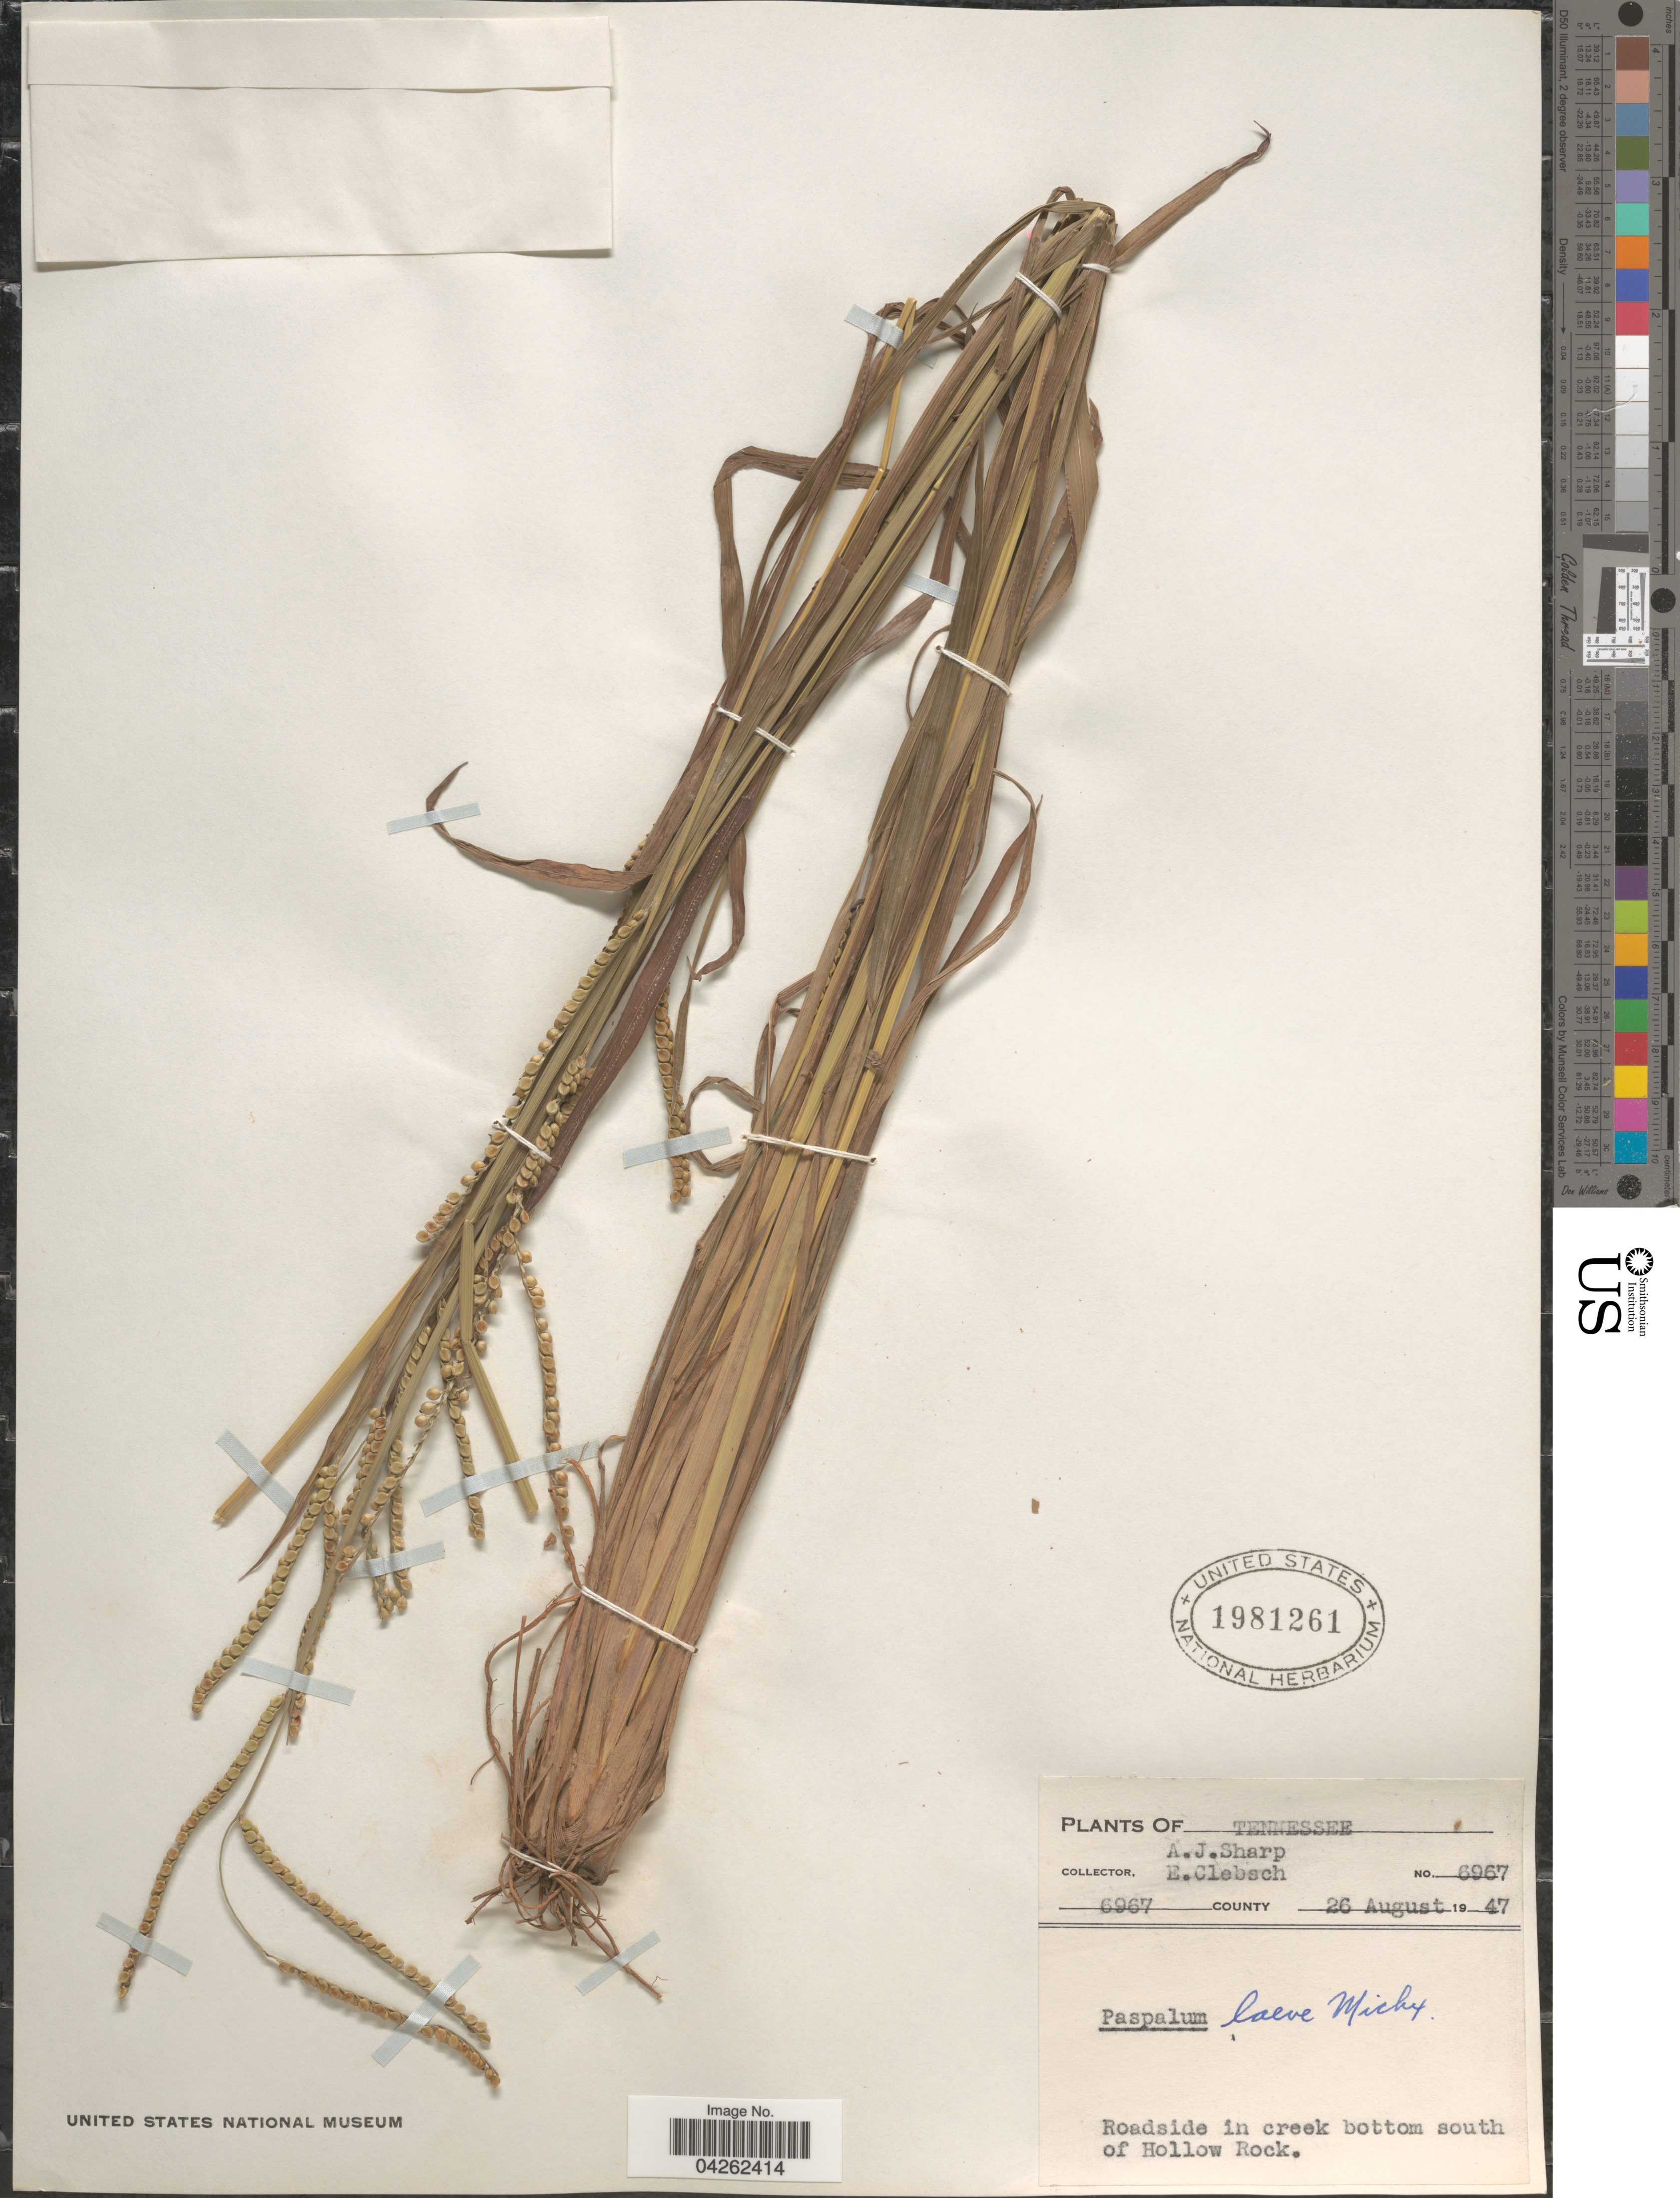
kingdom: Plantae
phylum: Tracheophyta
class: Liliopsida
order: Poales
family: Poaceae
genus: Paspalum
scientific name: Paspalum laeve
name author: Michx.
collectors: A. J. Sharp & E. Clebsch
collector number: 6967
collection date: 1947-08-26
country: United States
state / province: Tennessee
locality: Roadside in creek bottom south of Hollow Rock.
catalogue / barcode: US 1981261